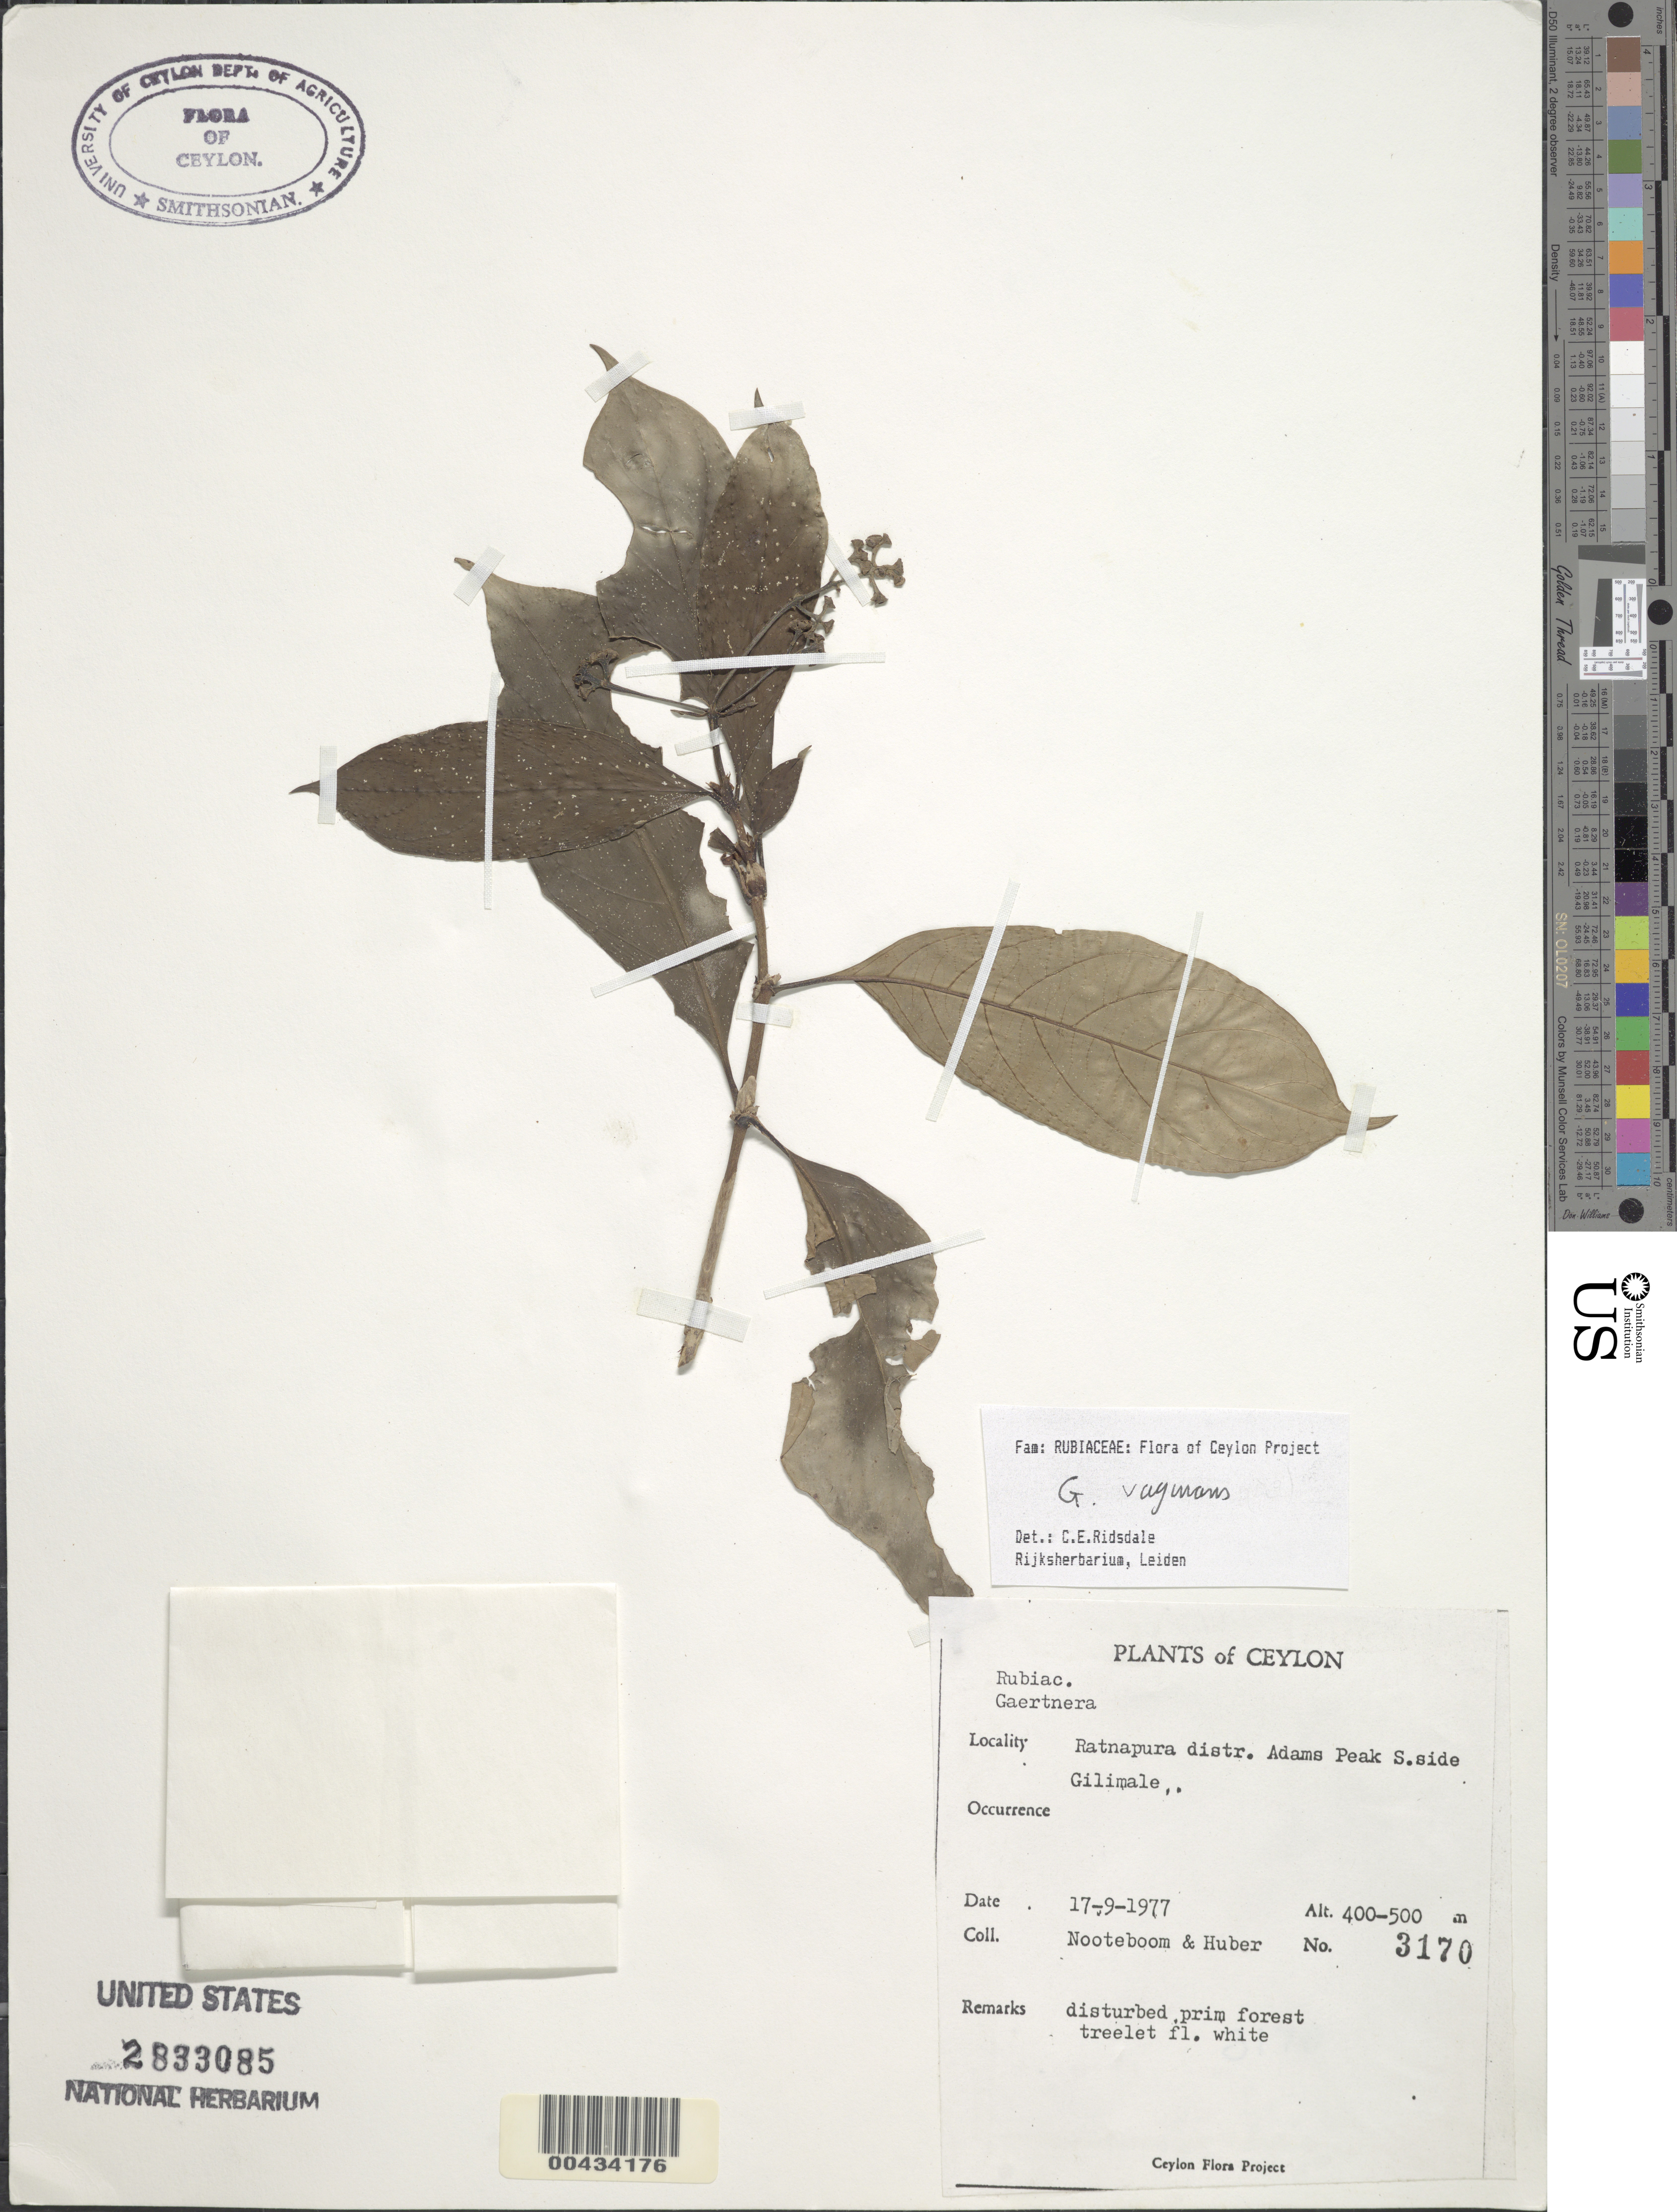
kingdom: Plantae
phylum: Tracheophyta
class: Magnoliopsida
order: Gentianales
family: Rubiaceae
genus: Gaertnera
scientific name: Gaertnera vaginans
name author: (DC.) Merr.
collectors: H. P. Nooteboom & Huber, --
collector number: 3170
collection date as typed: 17 Sep 1977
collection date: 1977-09-17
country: Sri Lanka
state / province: Sabaragamuwa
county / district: Ratnapura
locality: Adams Peak S side Gilimale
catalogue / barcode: US 2833085